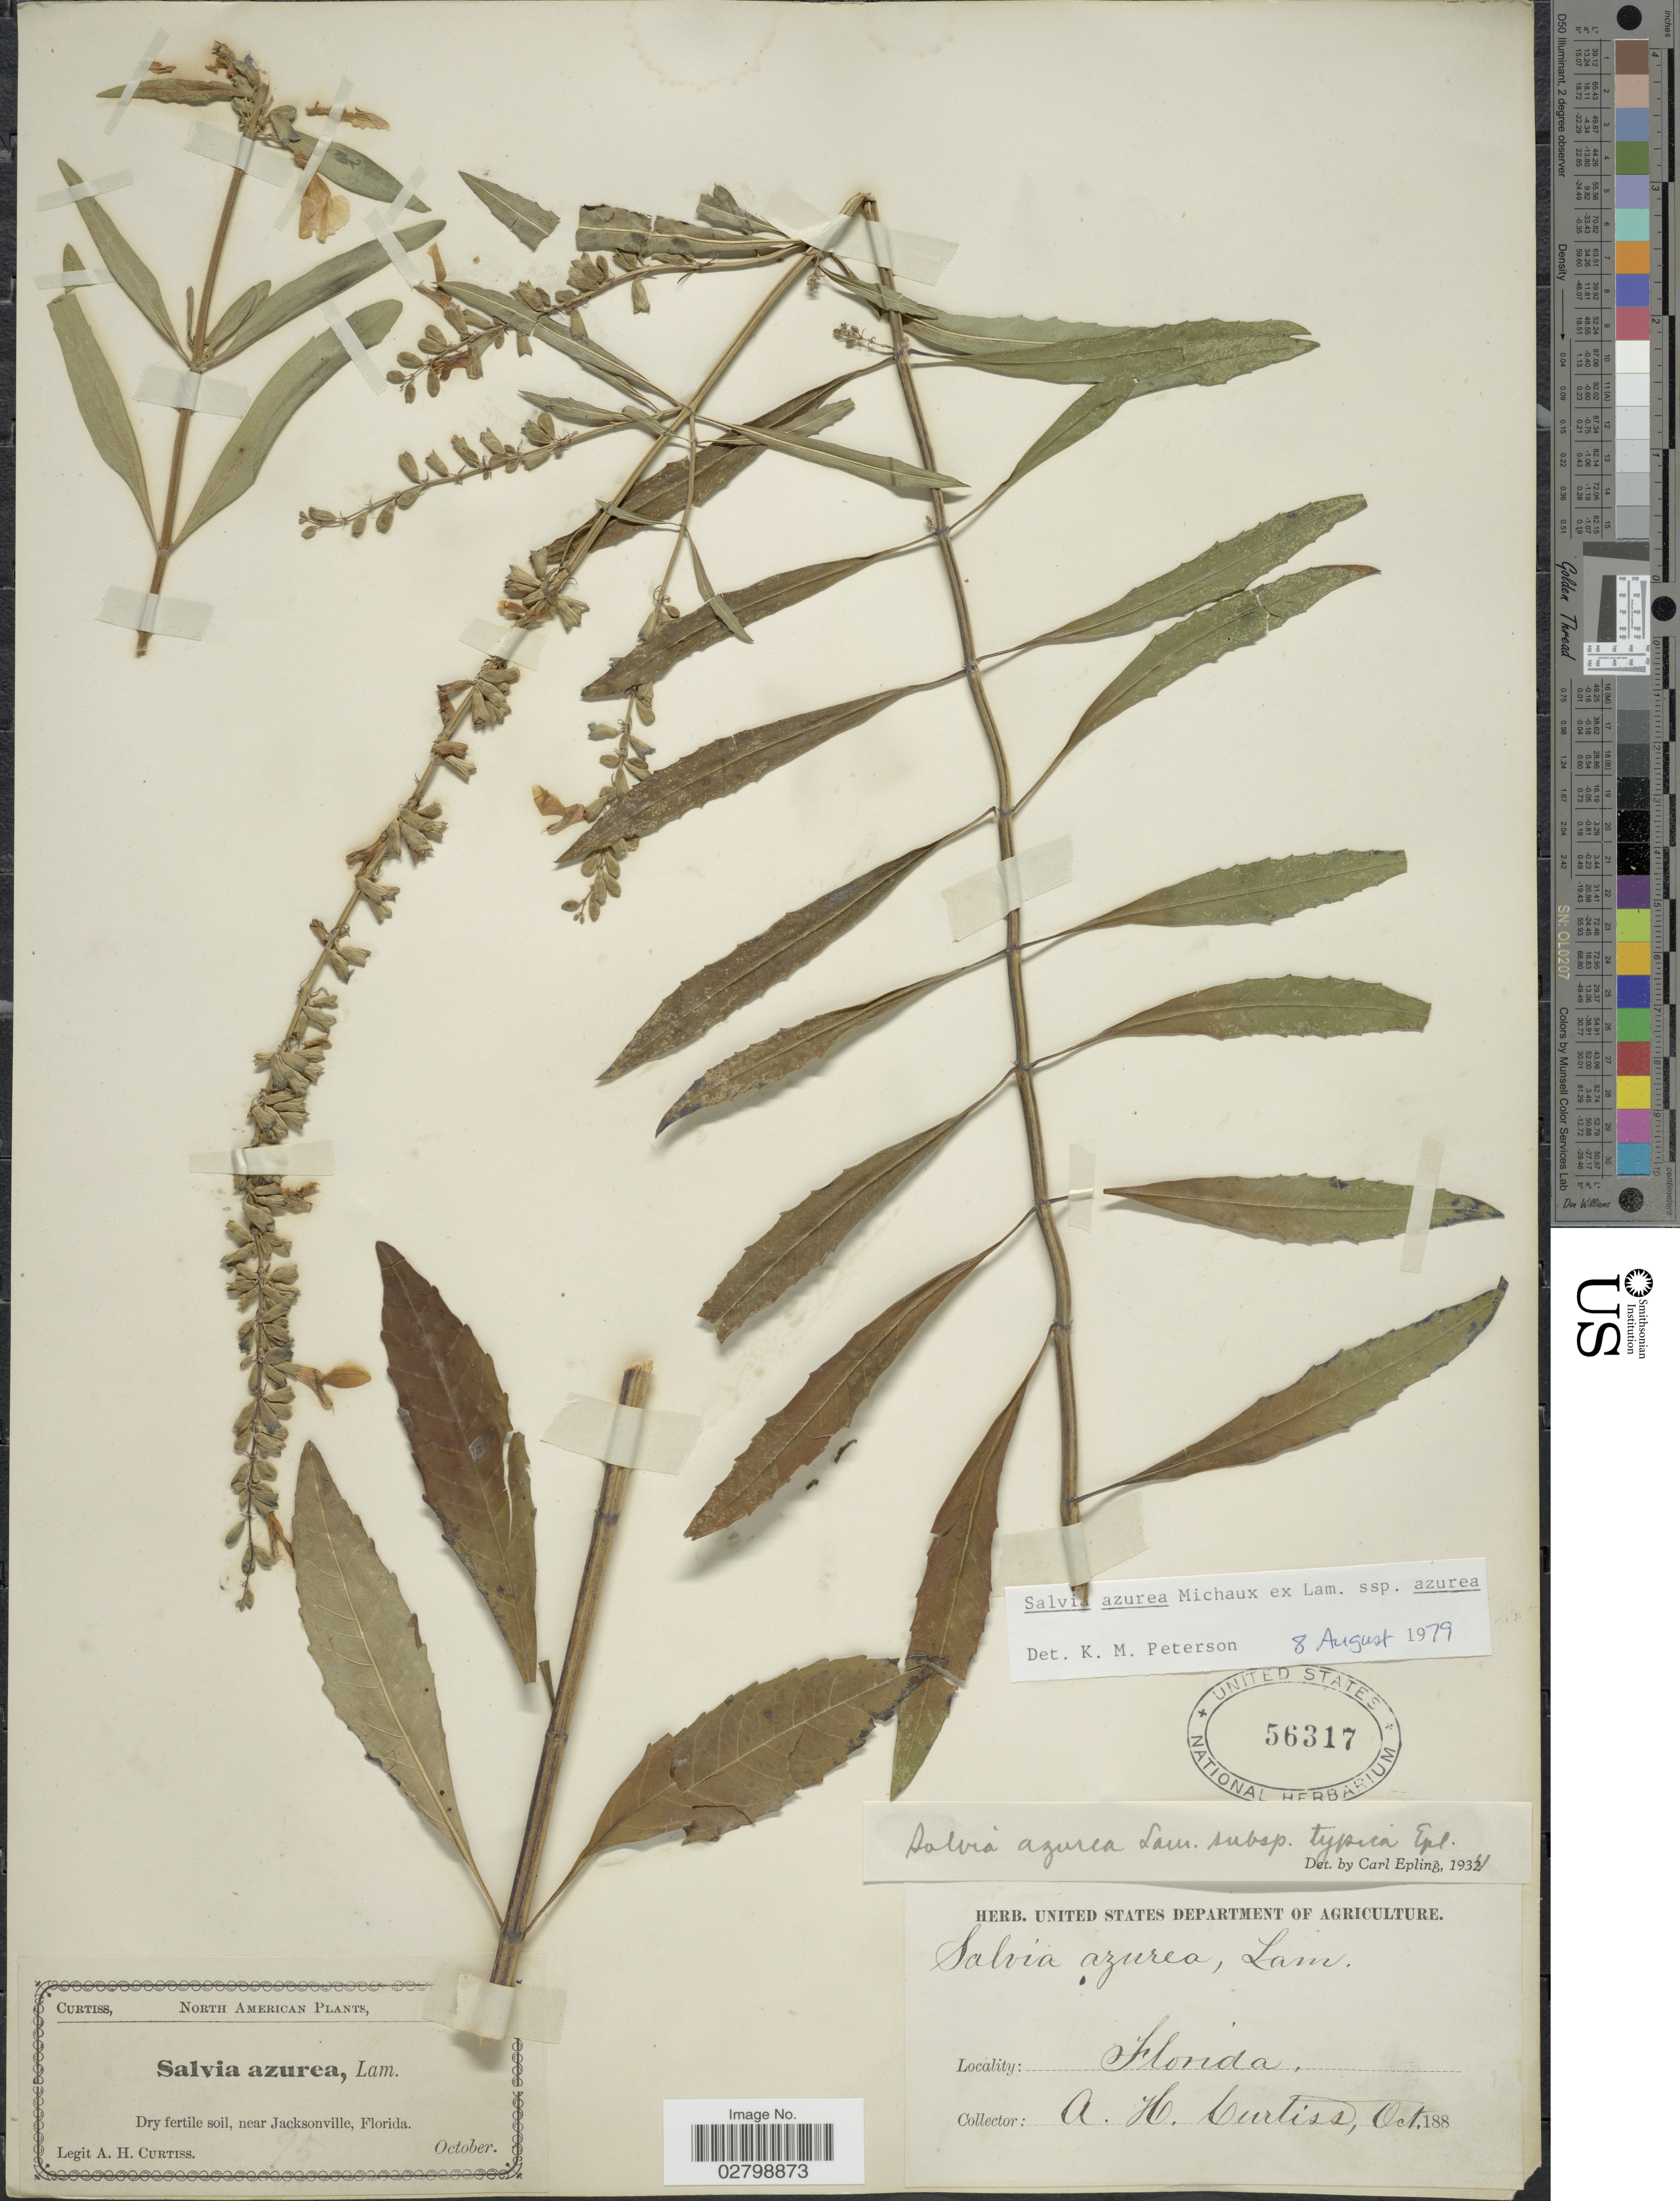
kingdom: Plantae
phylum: Tracheophyta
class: Magnoliopsida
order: Lamiales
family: Lamiaceae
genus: Salvia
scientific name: Salvia azurea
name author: Michx. ex Vahl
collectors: A. Curtis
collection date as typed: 188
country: United States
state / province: Florida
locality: Near Jacksonville.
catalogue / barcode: US 56317